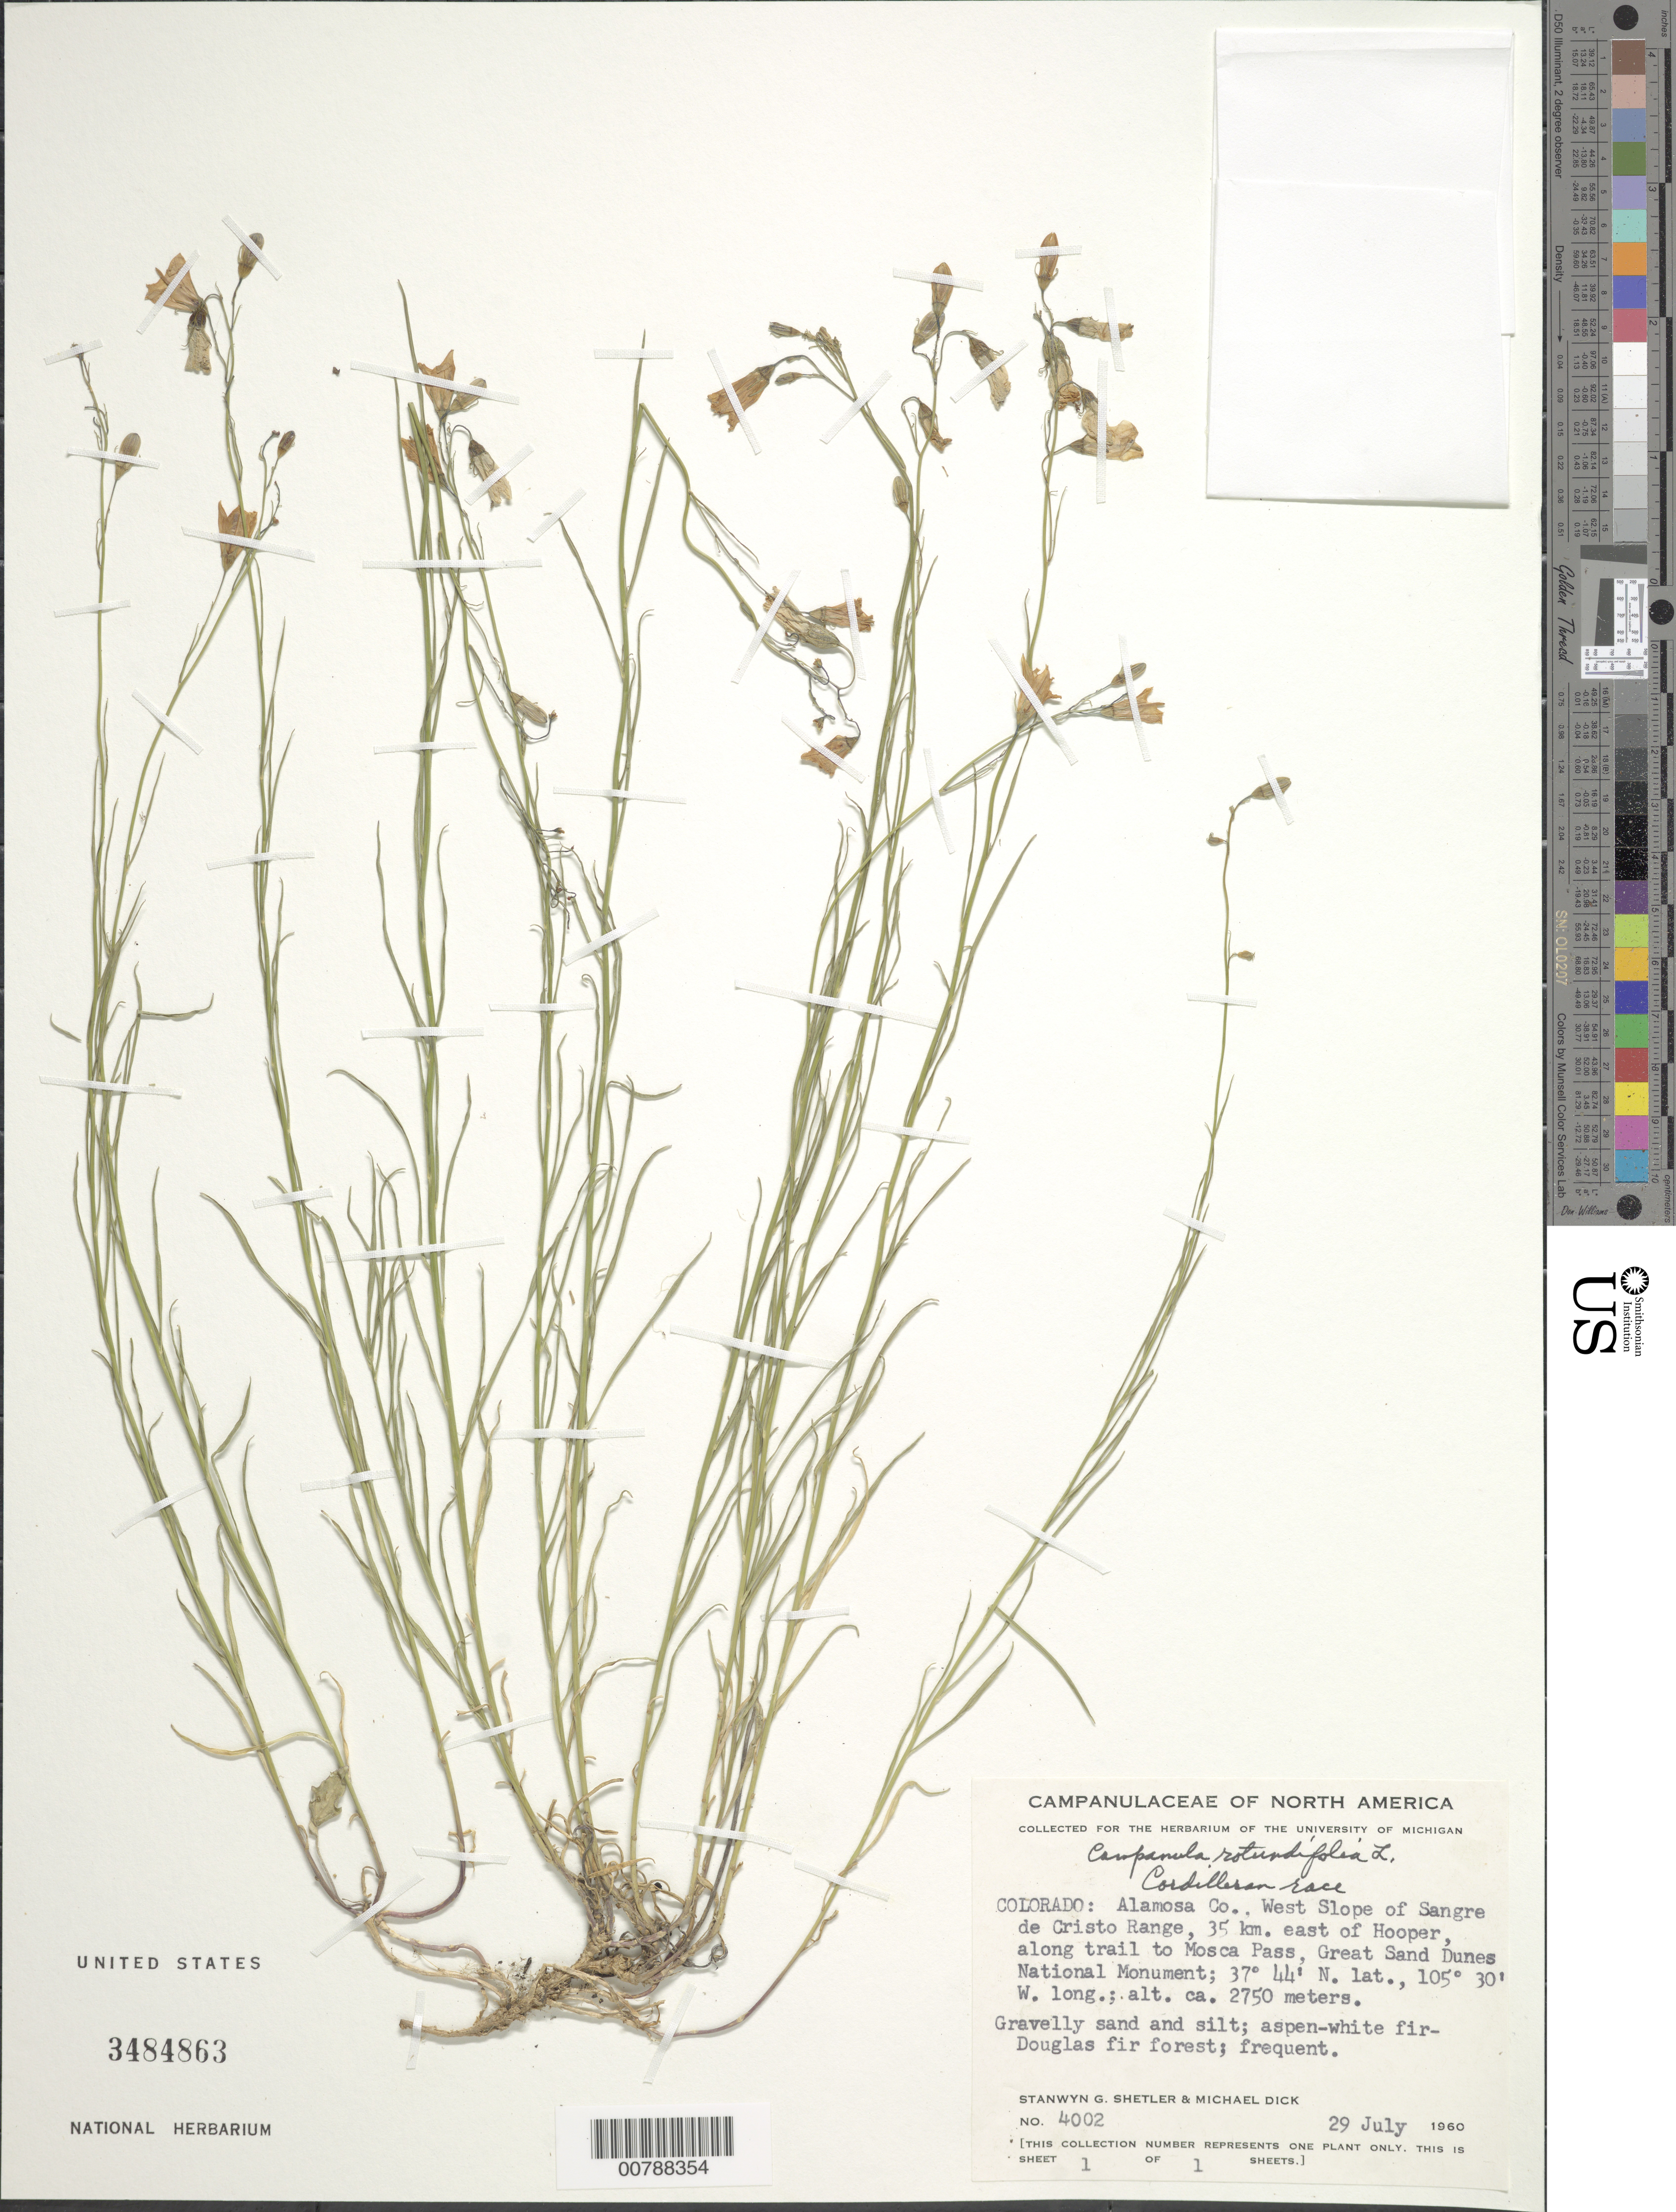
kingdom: Plantae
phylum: Tracheophyta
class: Magnoliopsida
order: Asterales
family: Campanulaceae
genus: Campanula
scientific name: Campanula rotundifolia L. Cordilleran race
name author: L.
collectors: S. Shetler & M. Dick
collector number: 4002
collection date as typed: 29 July 2960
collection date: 1960-07-29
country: United States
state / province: Colorado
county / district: Alamosa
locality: West slope of Sangre de Cristo Range, 35 km east of Hooper, along trail to Mosca Pass, Great Sand Dunes National Monument.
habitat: Gravelly sand and silt; aspen-white fir-Douglas fir forest; frequent.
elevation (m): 2750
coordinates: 37 44 N, 105 30 W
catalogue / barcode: US 3484863